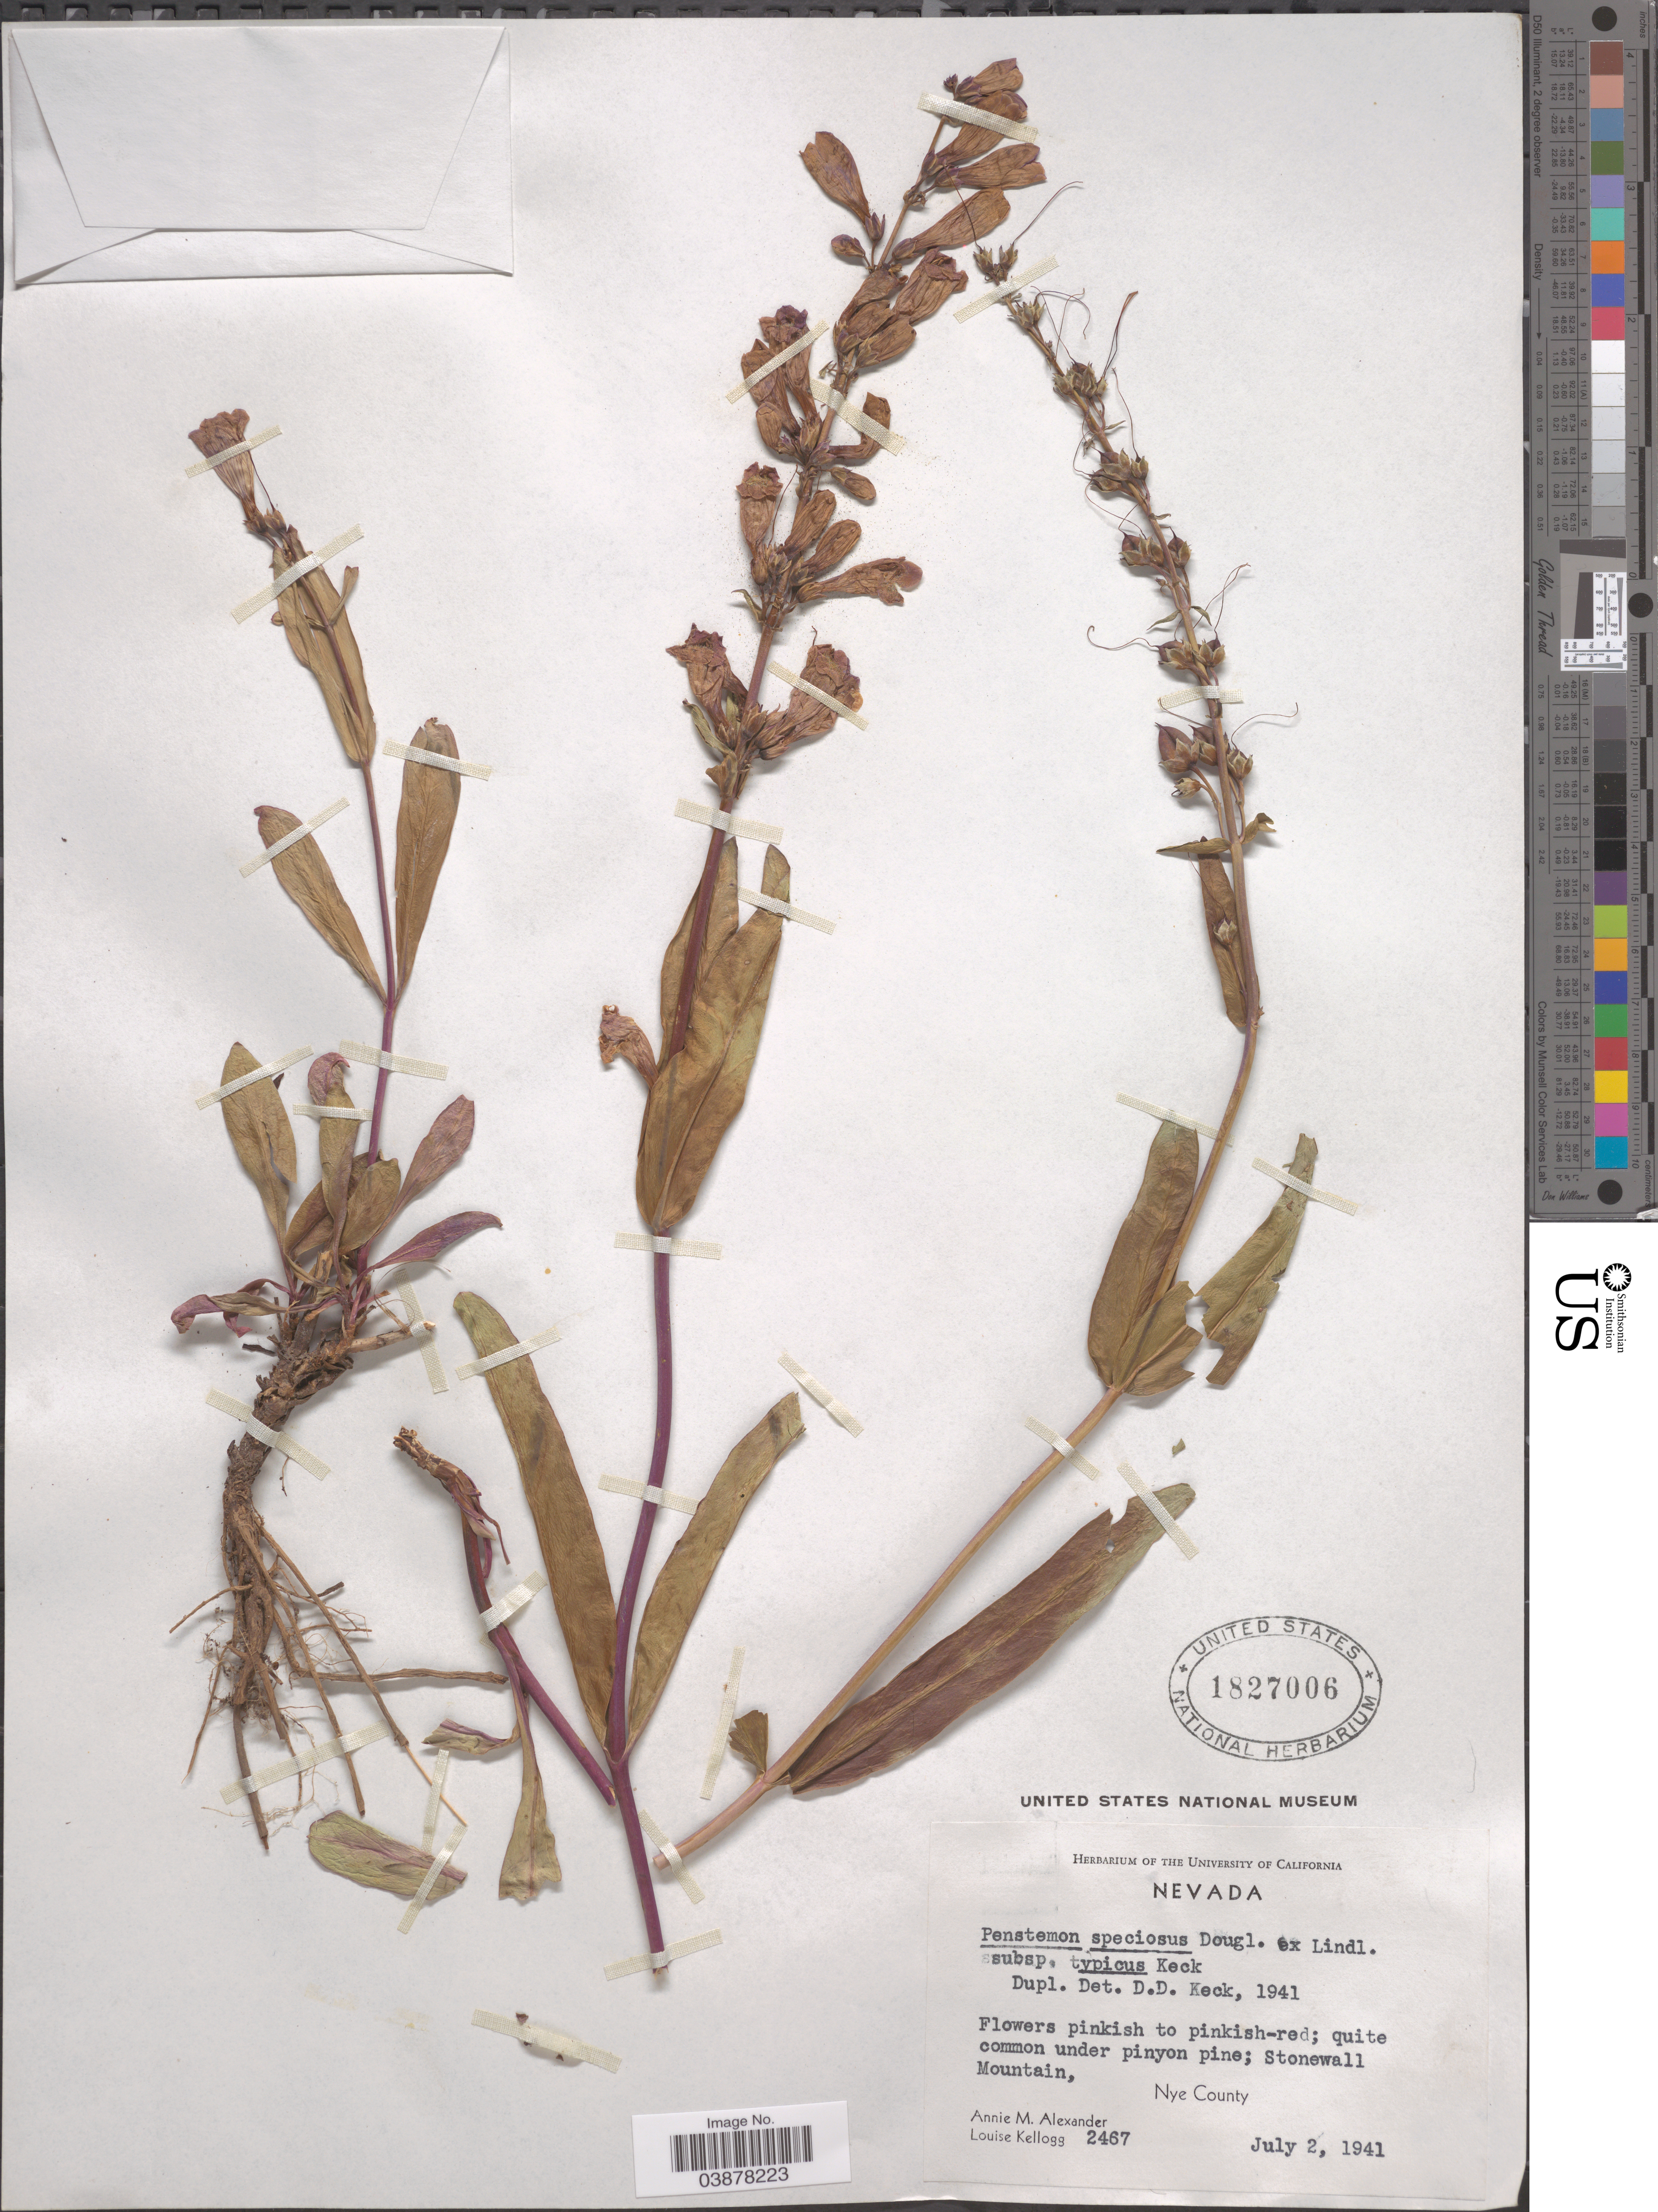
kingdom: Plantae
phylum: Tracheophyta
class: Magnoliopsida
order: Lamiales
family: Plantaginaceae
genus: Penstemon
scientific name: Penstemon speciosus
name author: Douglas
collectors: A. M. Alexander & L. Kellogg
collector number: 2467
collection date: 1941-07-02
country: United States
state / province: Nevada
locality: Stonewall Mountain, Nye County.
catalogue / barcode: US 1827006